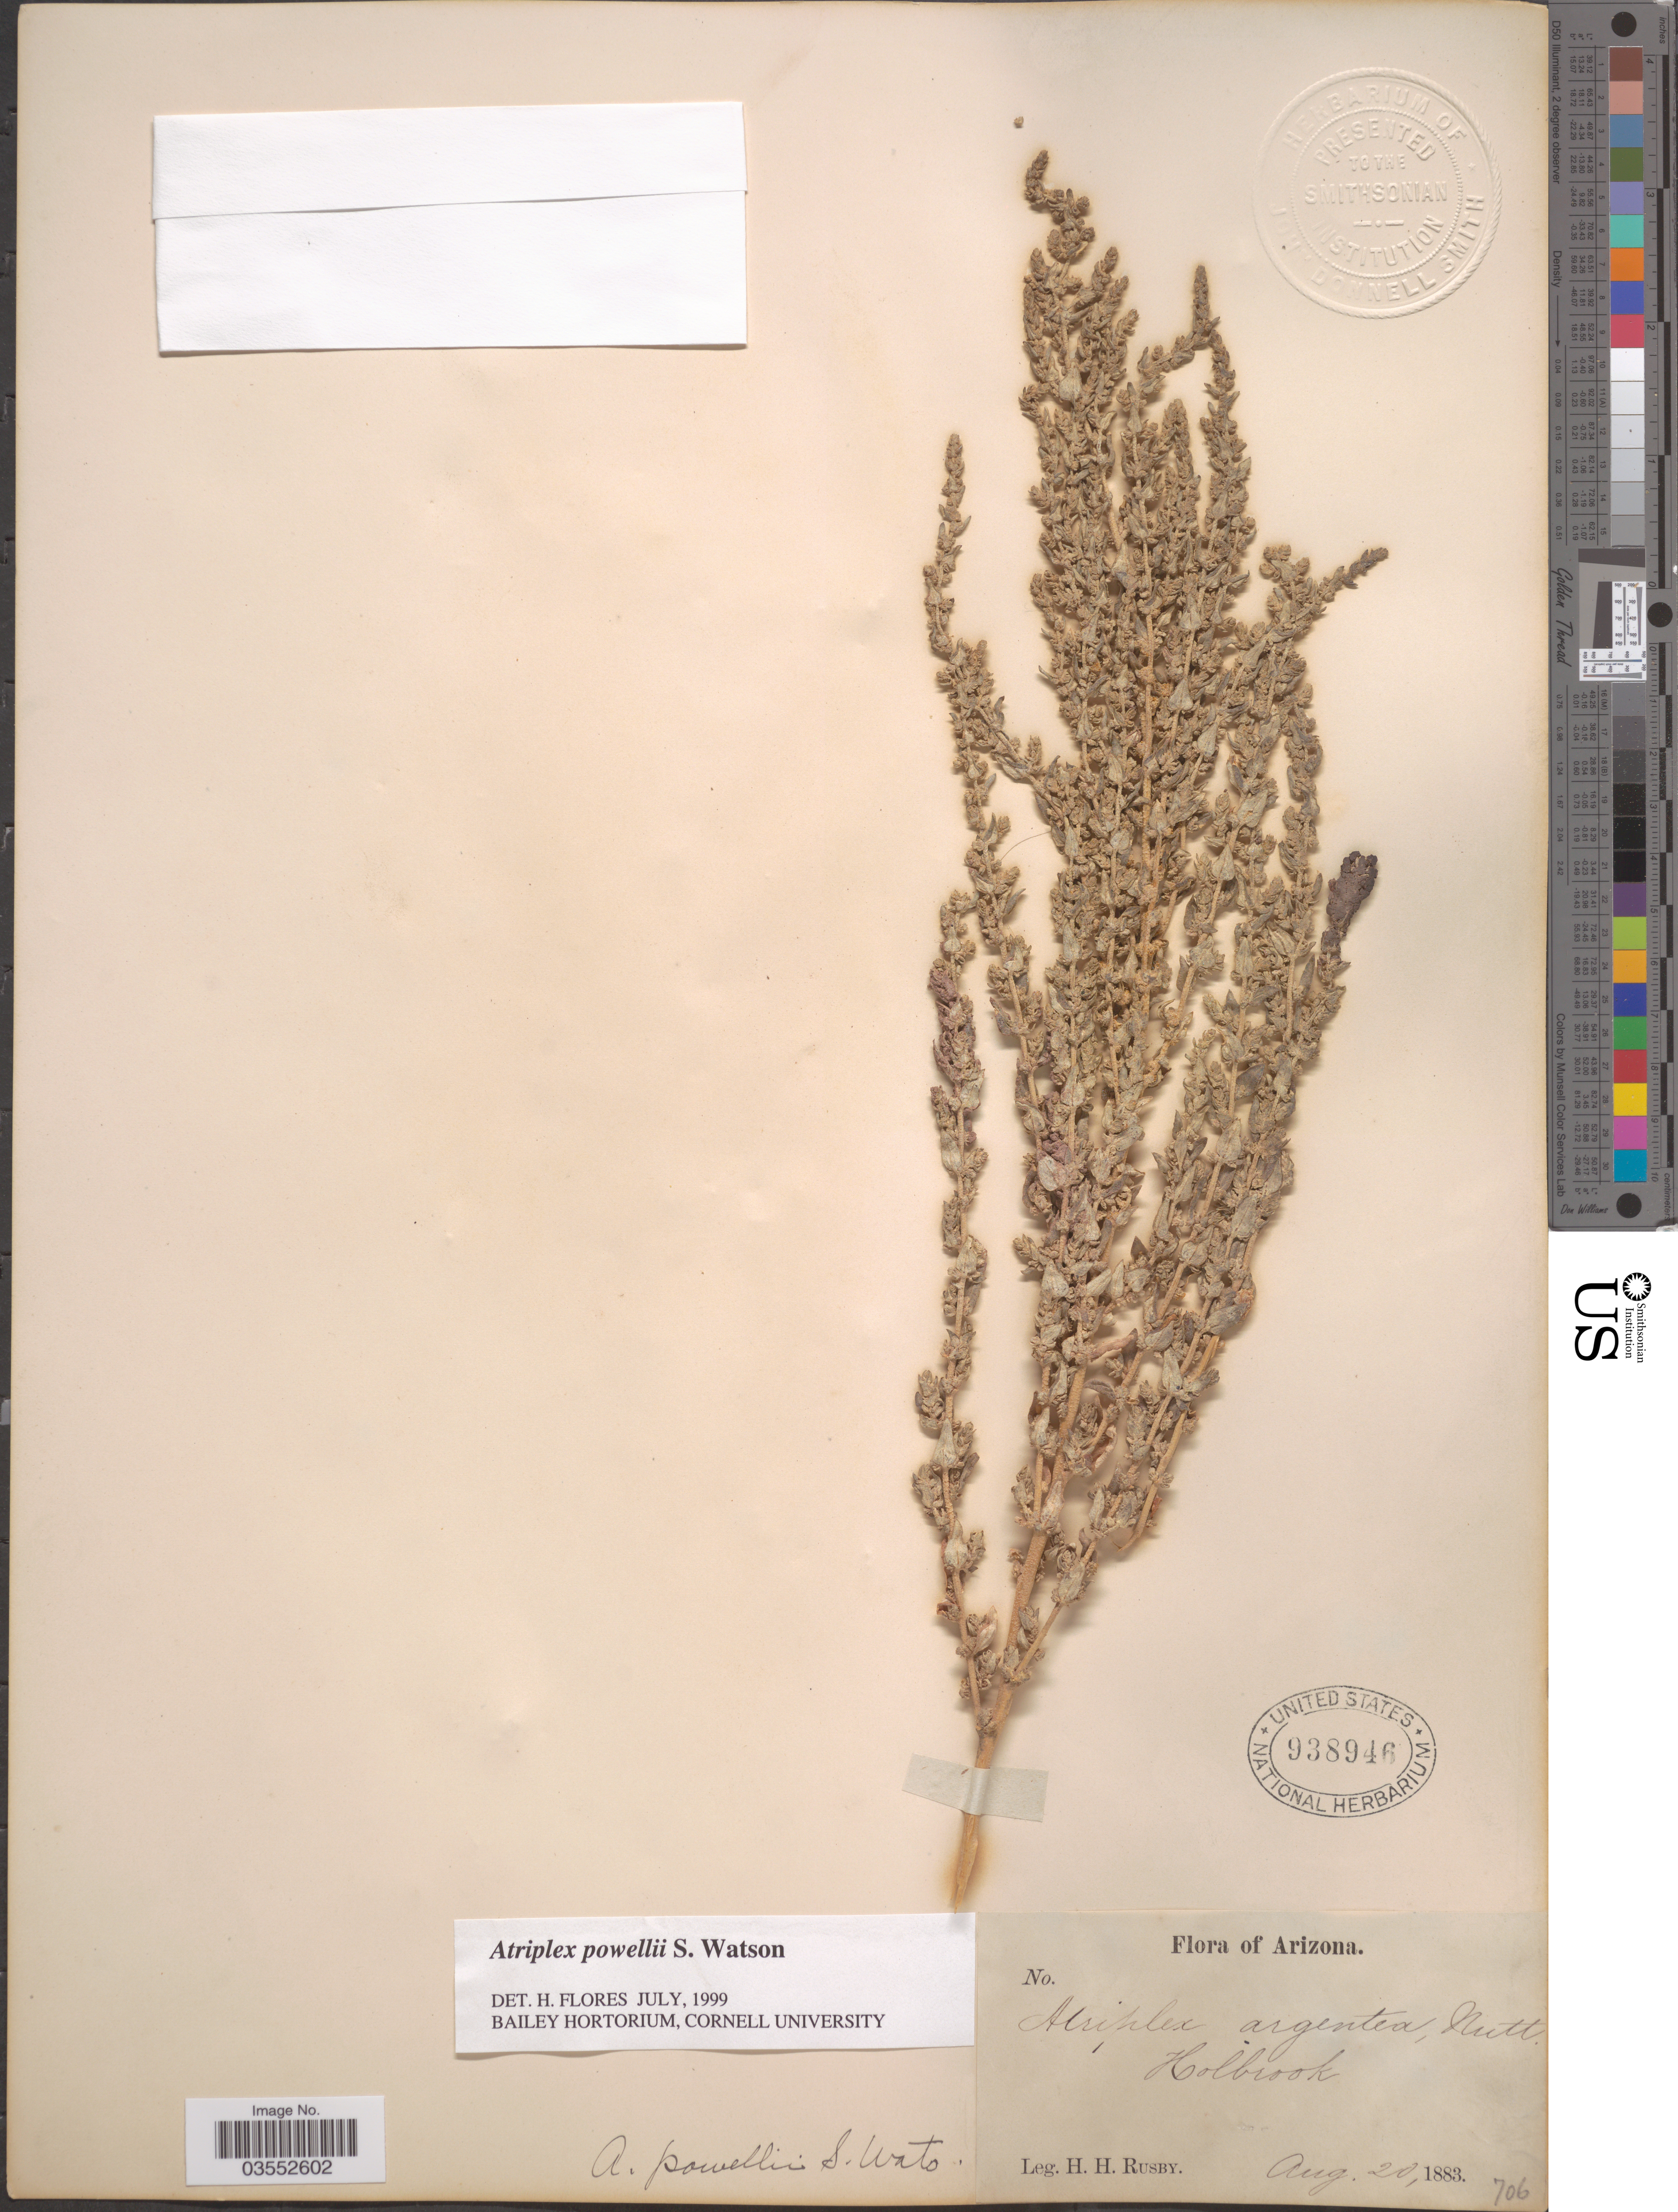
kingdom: Plantae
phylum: Tracheophyta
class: Magnoliopsida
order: Caryophyllales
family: Amaranthaceae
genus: Atriplex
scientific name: Atriplex powellii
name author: S. Watson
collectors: H. H. Rusby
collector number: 706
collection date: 1883-08-20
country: United States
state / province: Arizona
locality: Holbrook.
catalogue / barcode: US 938946